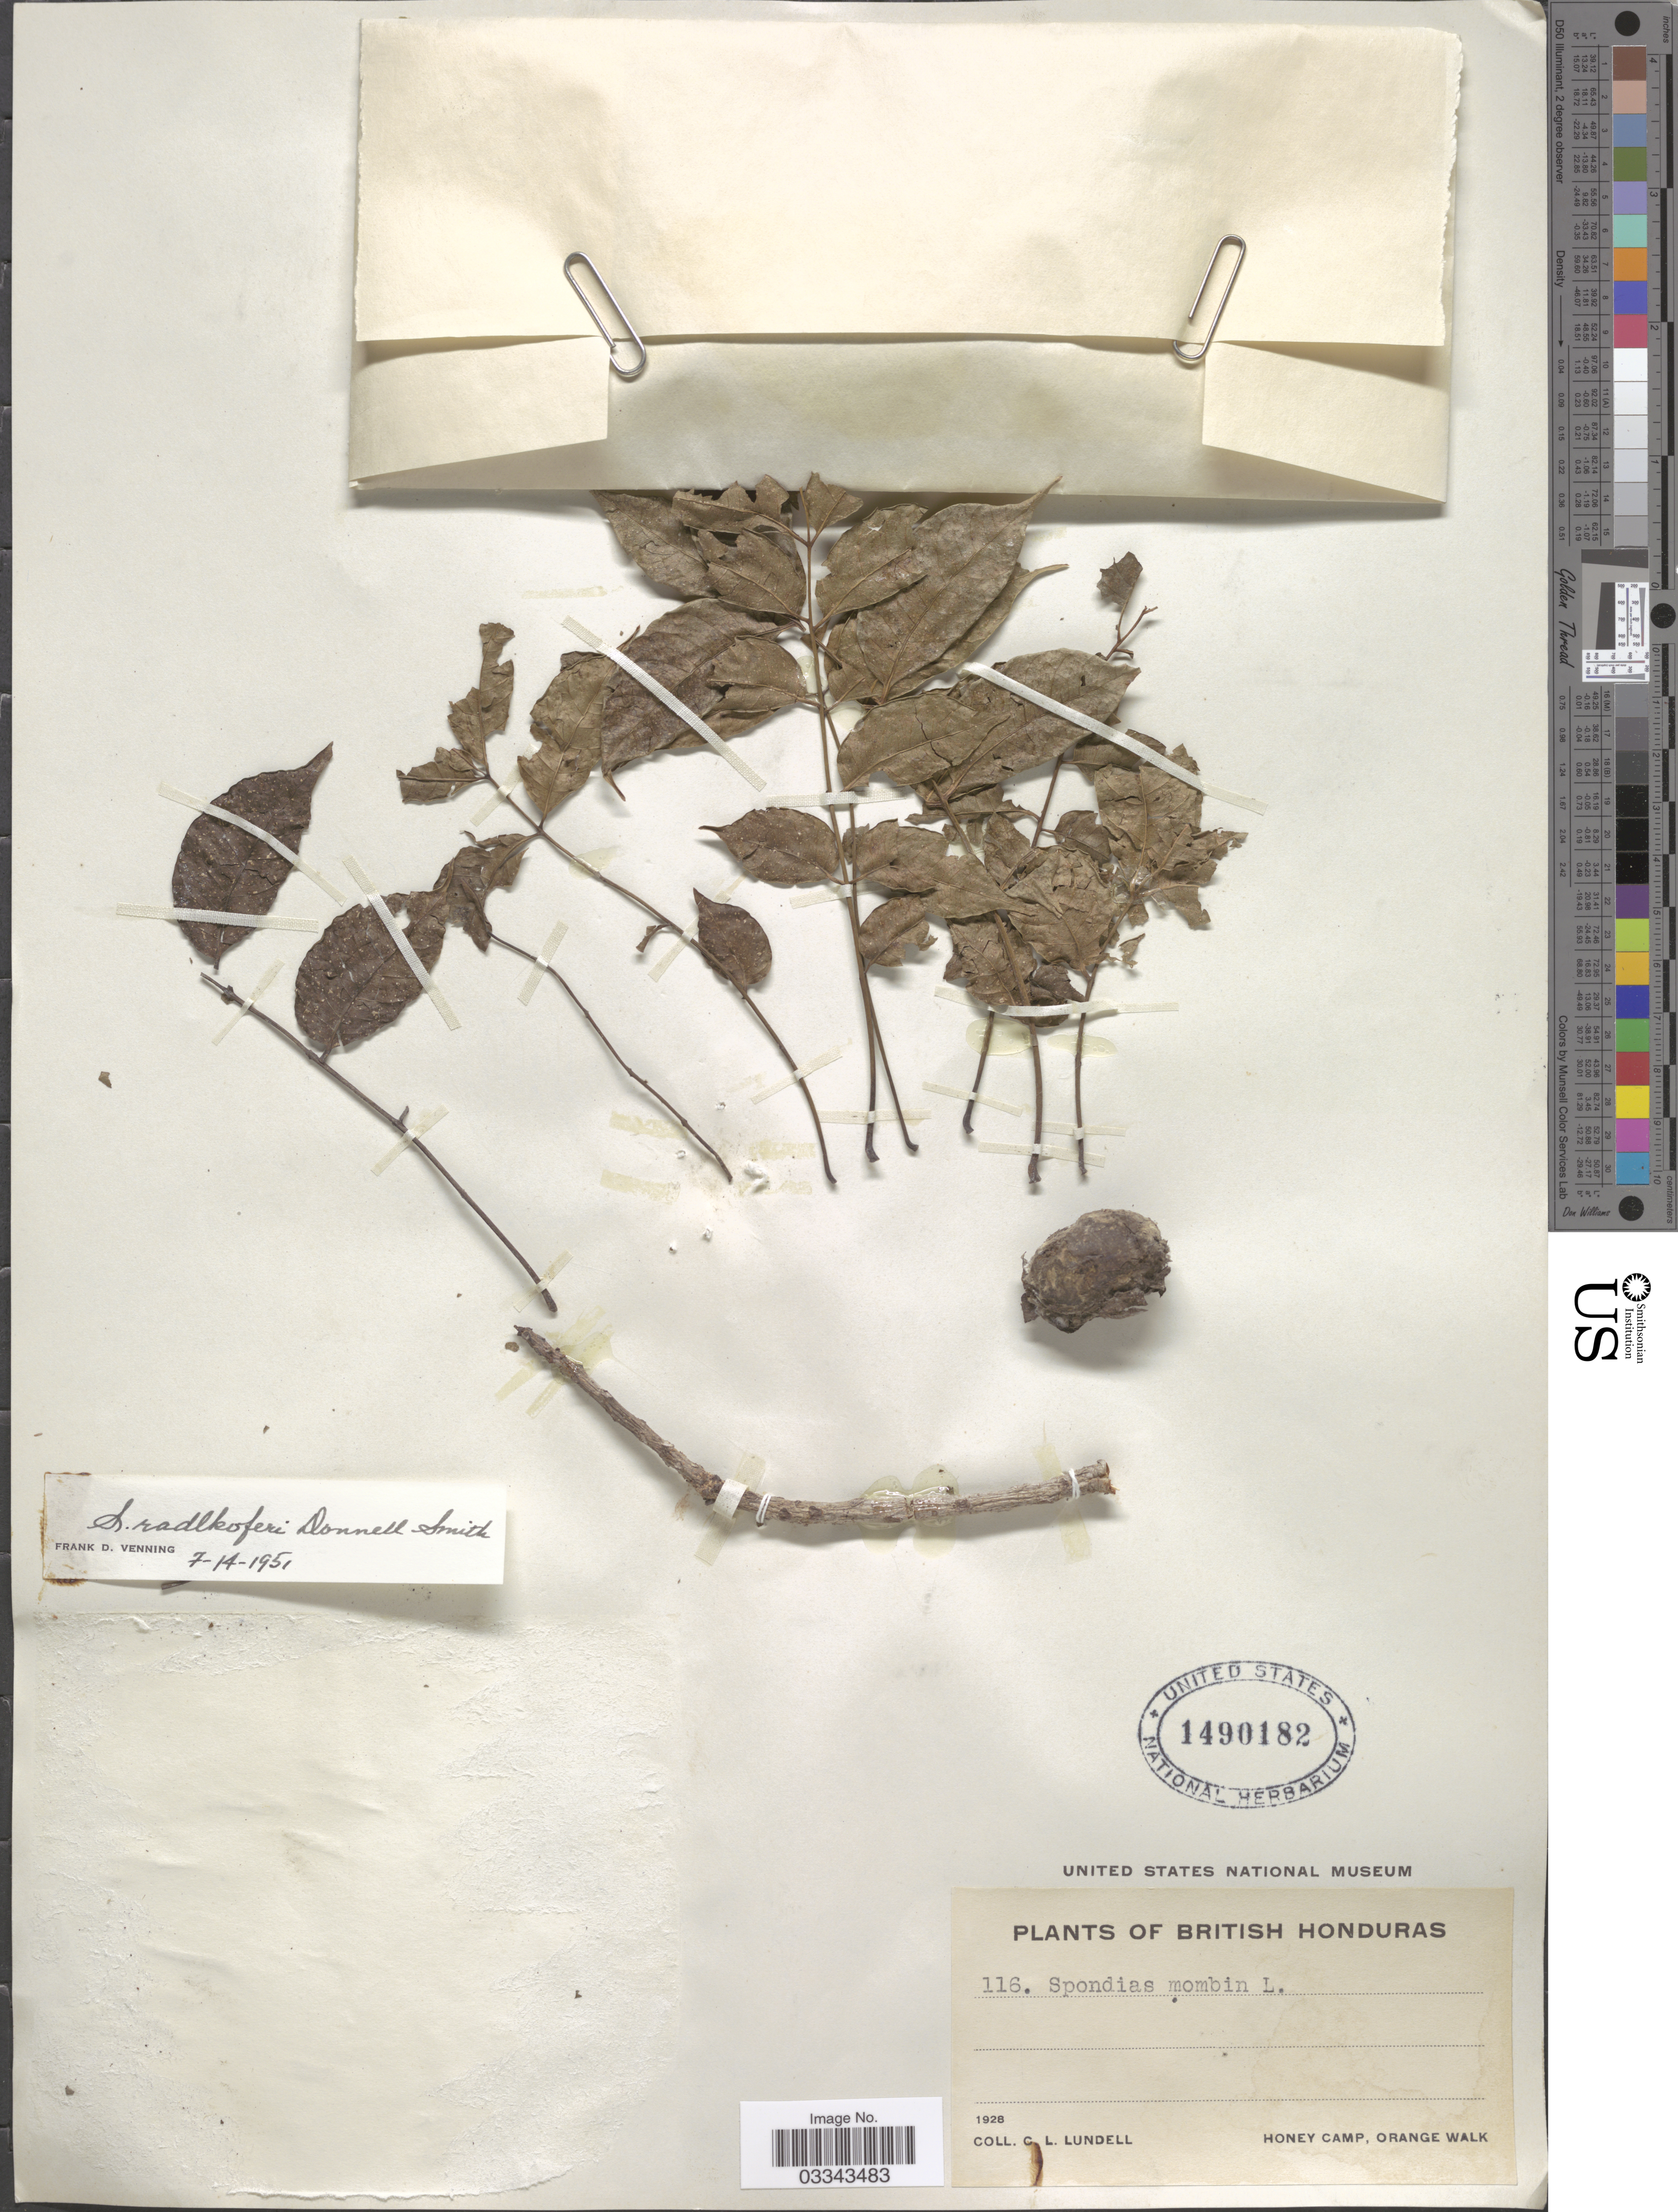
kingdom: Plantae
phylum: Tracheophyta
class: Magnoliopsida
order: Sapindales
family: Anacardiaceae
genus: Spondias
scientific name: Spondias radlkoferi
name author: Donn. Sm.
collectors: C. L. Lundell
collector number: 116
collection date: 1928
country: Belize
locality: British Honduras, Honey Camp, Orange Walk.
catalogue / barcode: US 1490182